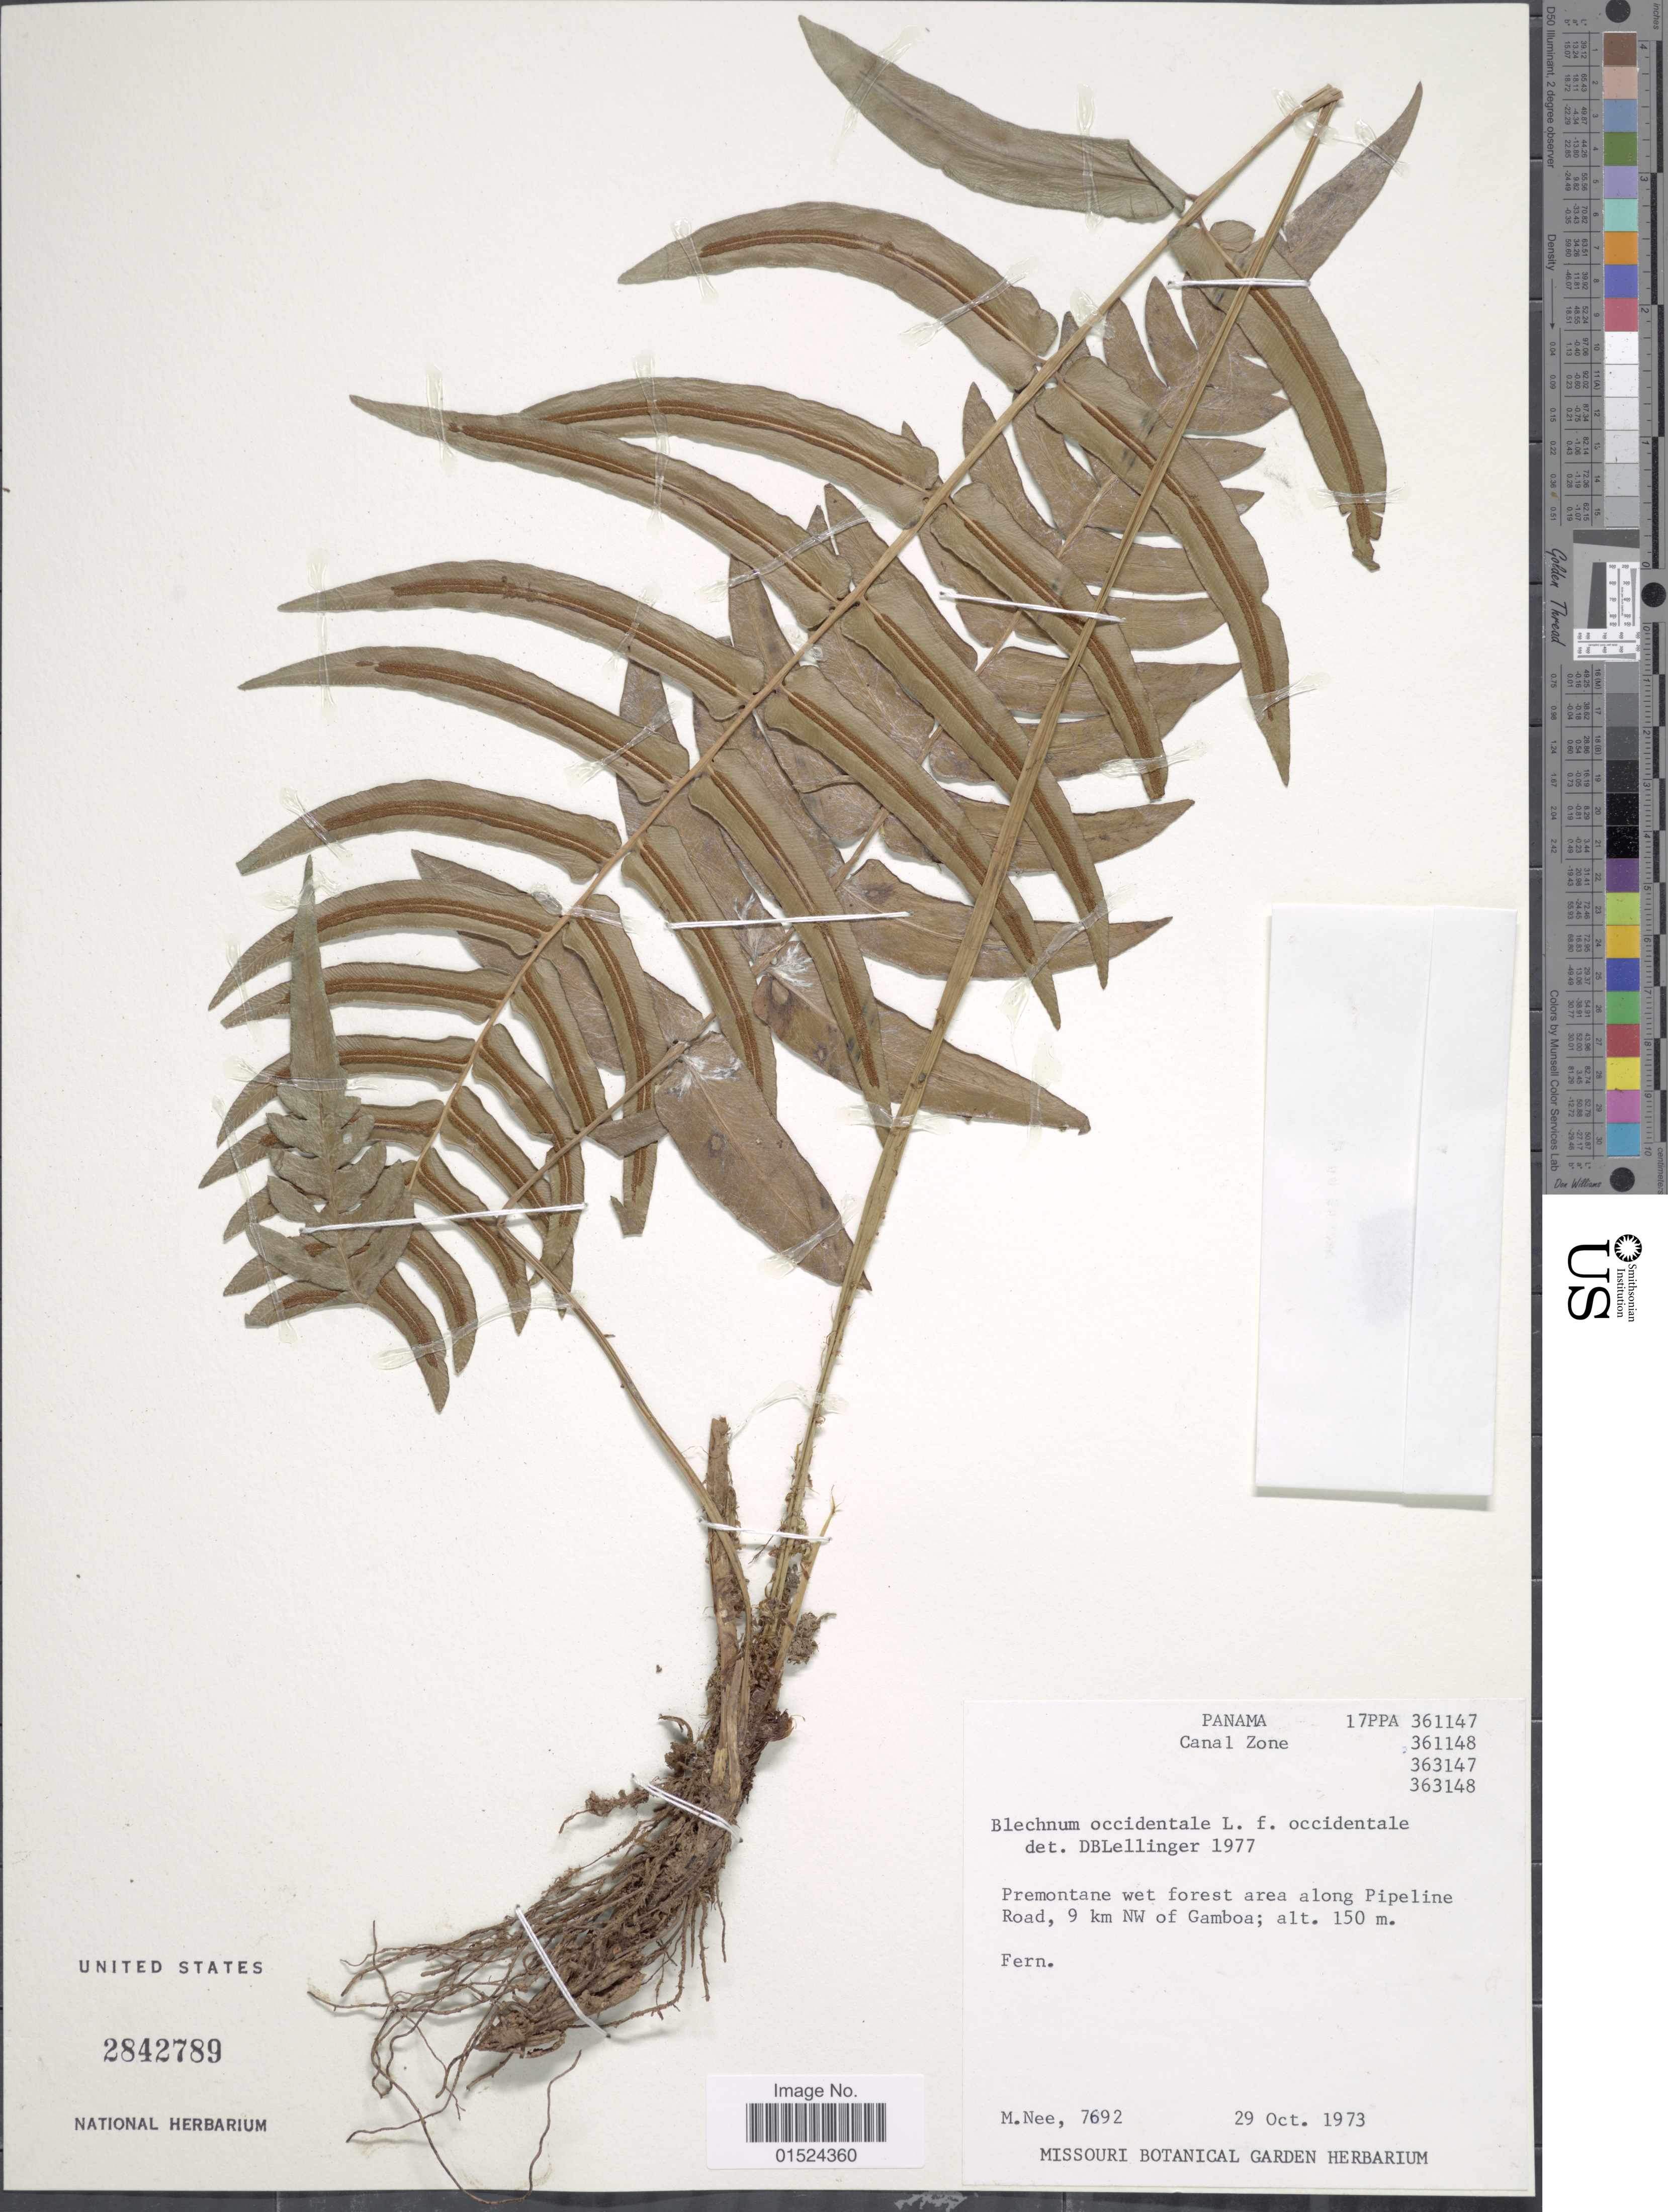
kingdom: Plantae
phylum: Tracheophyta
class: Polypodiopsida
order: Polypodiales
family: Blechnaceae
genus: Blechnum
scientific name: Blechnum occidentale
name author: L.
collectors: M. Nee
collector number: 7692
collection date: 1973-10-29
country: Panama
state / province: Colón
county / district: Canal Zone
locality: Canal Zone, Premontane wet forest area along Pipeline Road, 9 km NW of Gamboa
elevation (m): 150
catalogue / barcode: US 2842789